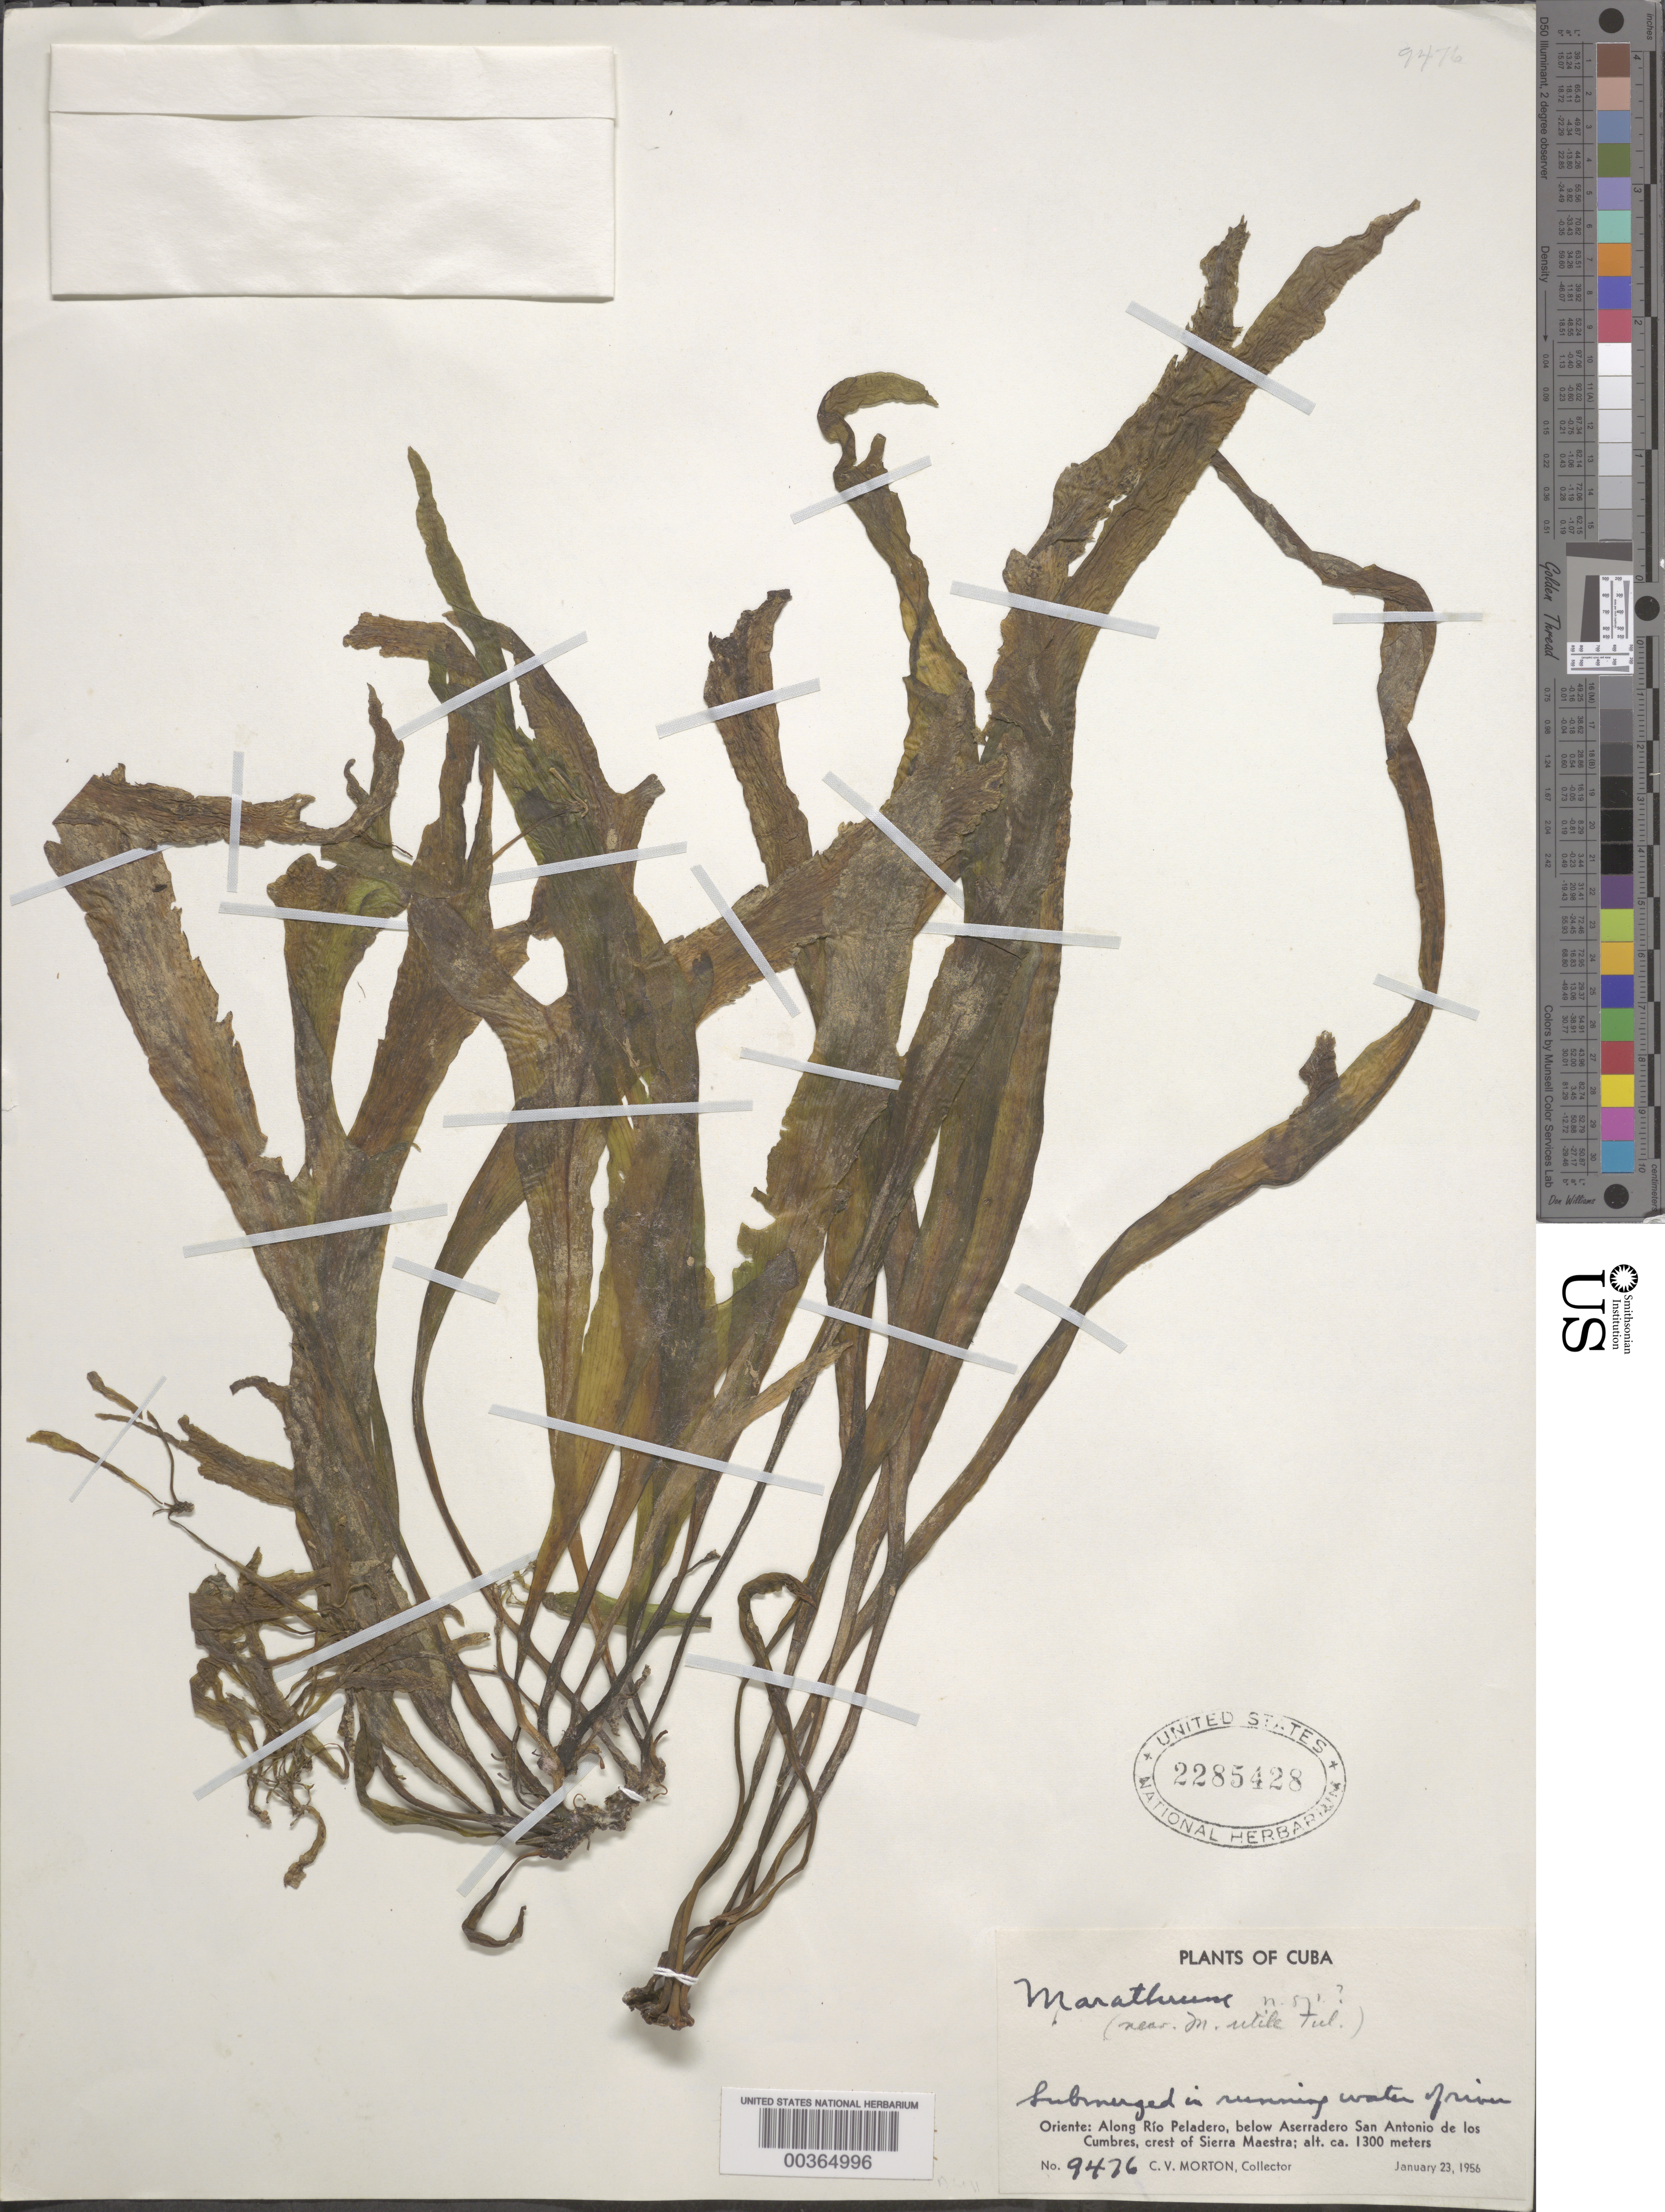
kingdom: Plantae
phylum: Tracheophyta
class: Magnoliopsida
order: Malpighiales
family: Podostemaceae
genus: Marathrum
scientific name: Marathrum sp.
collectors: C. V. Morton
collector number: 9476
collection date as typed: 23 Jan 1956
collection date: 1956-01-23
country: Cuba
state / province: Oriente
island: Greater Antilles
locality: Rio peladero, below aserradero san antonio de los cumbres, crest of sierra maestra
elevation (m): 1300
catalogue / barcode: US 2285428